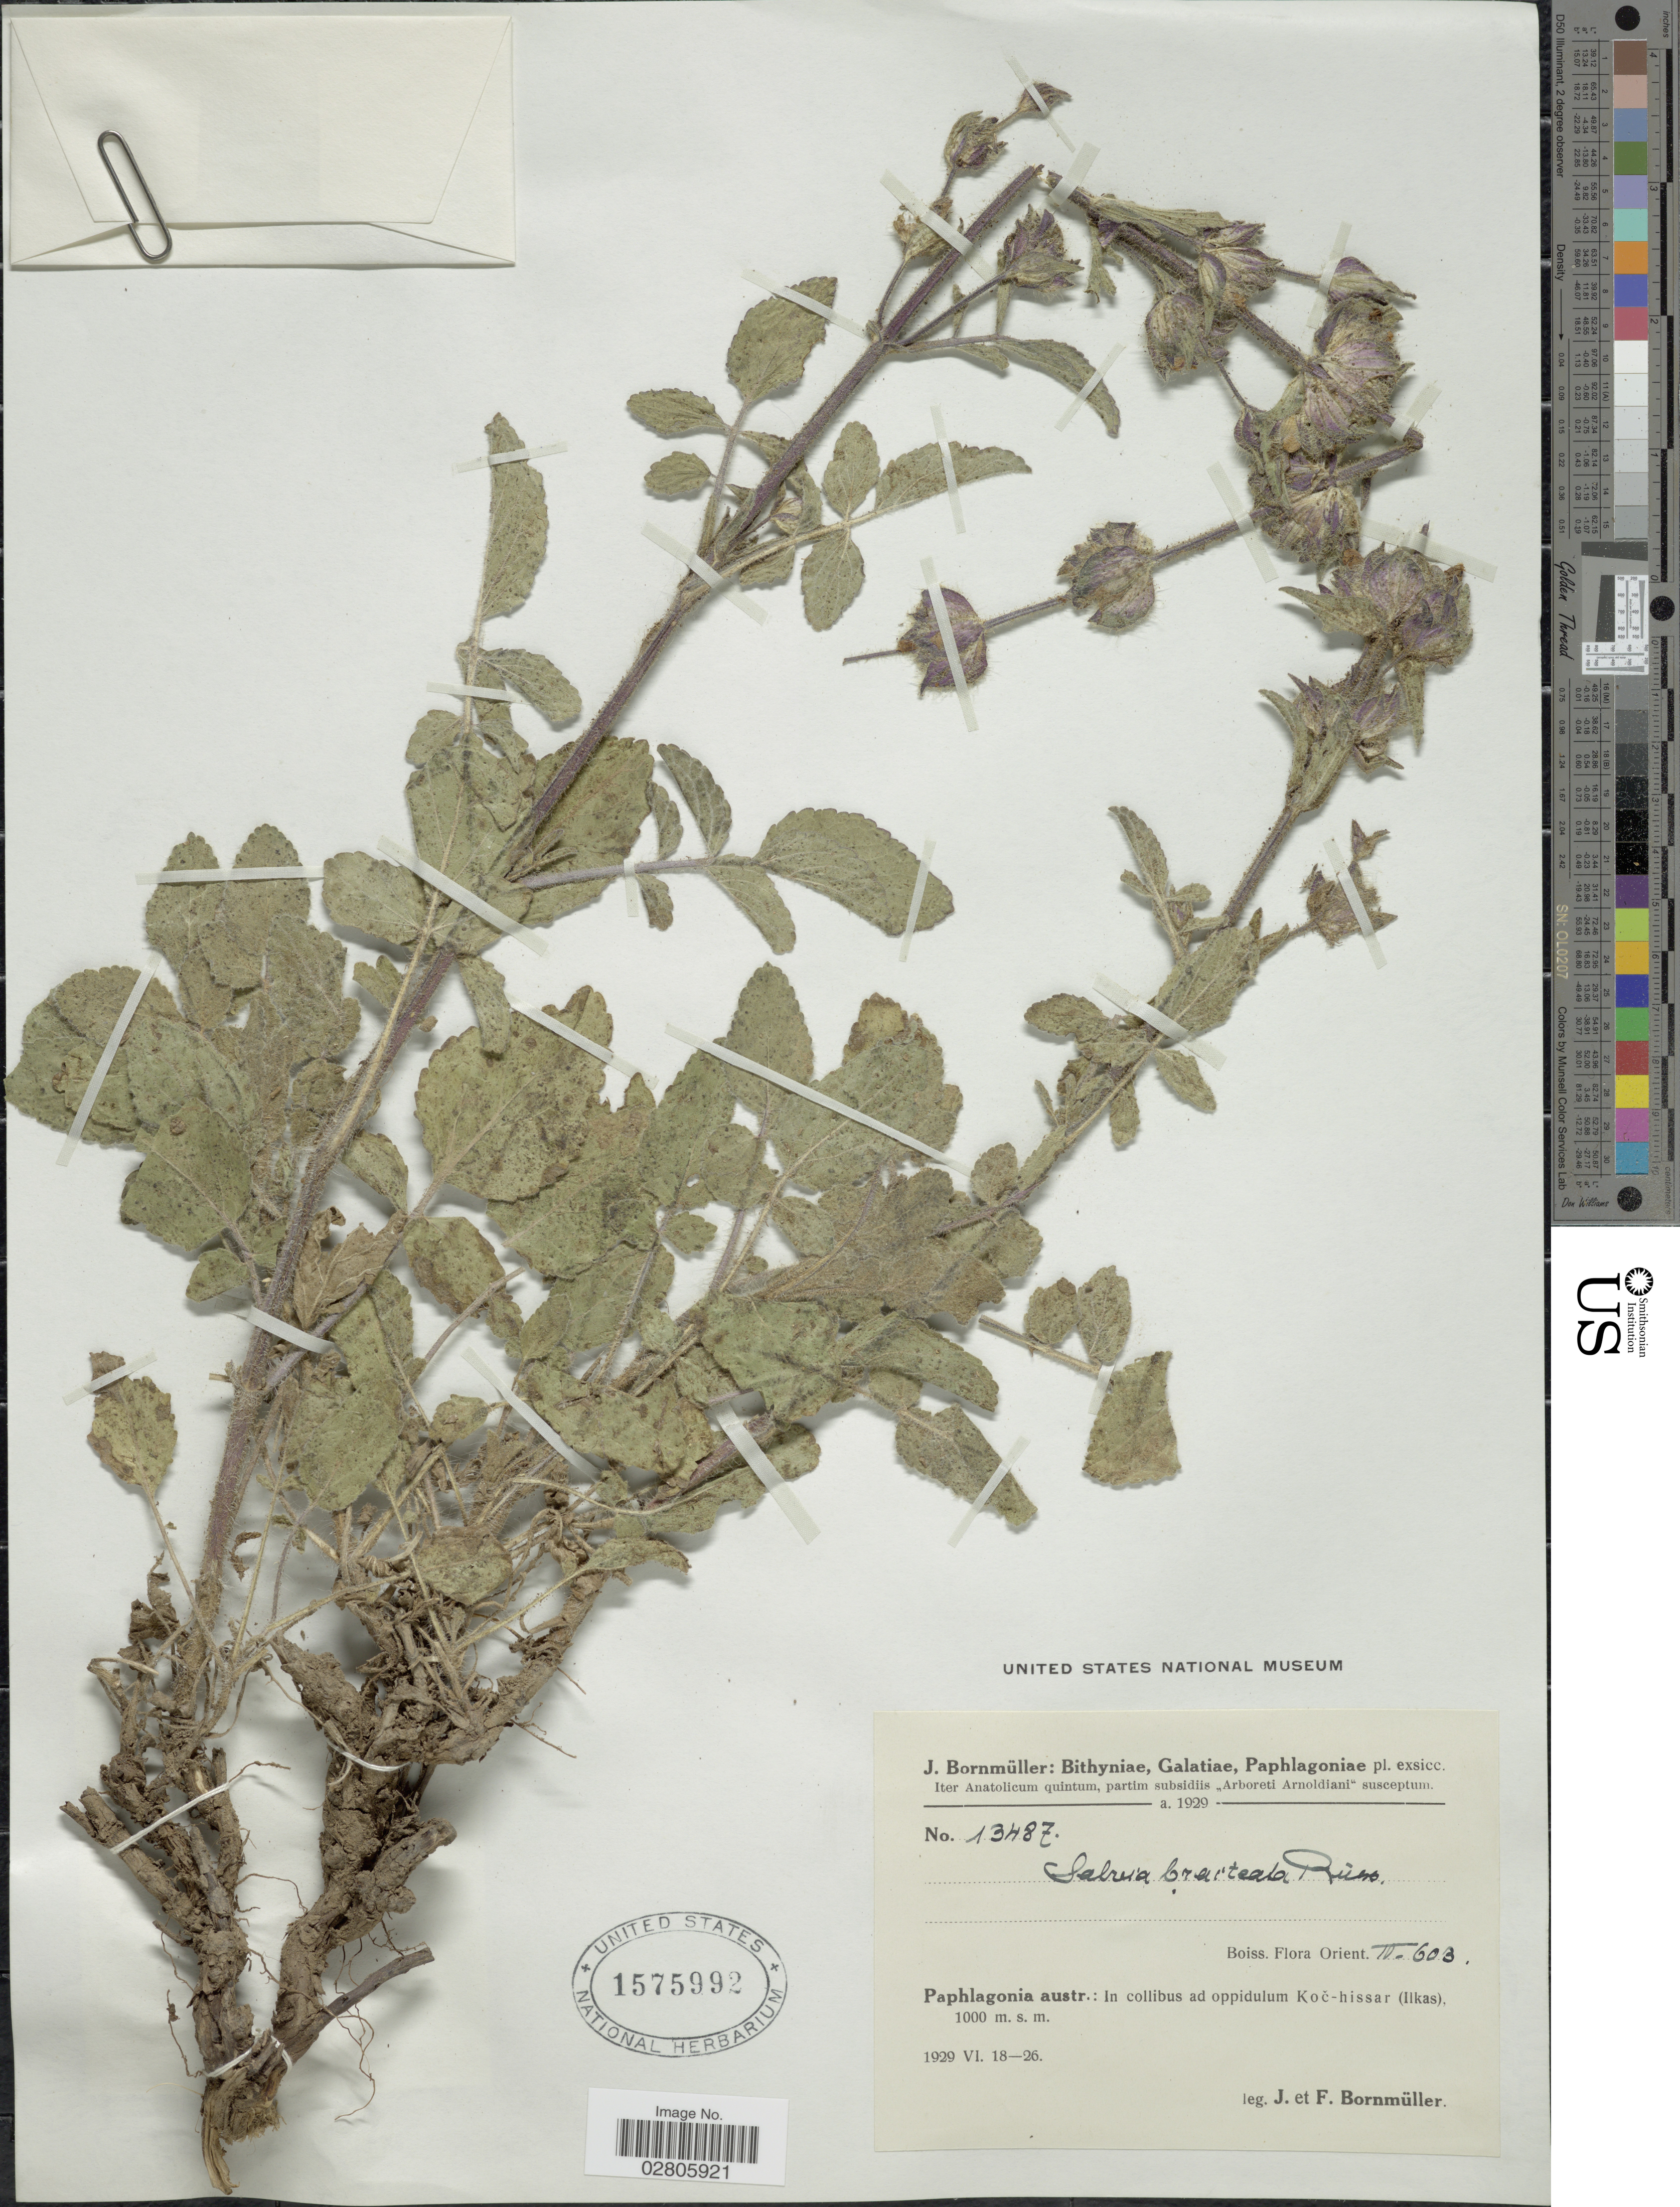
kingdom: Plantae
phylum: Tracheophyta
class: Magnoliopsida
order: Lamiales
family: Lamiaceae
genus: Salvia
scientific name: Salvia bracteata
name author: Banks & Sol.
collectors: J. Bornmüller & F. Bornmüller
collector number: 13487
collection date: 1929-06-18/1929-06-26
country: Turkey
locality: Paphlagonia austr.: In collibus ad oppidulum Koc-hissar (Ilkas)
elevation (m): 1000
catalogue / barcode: US 1575992